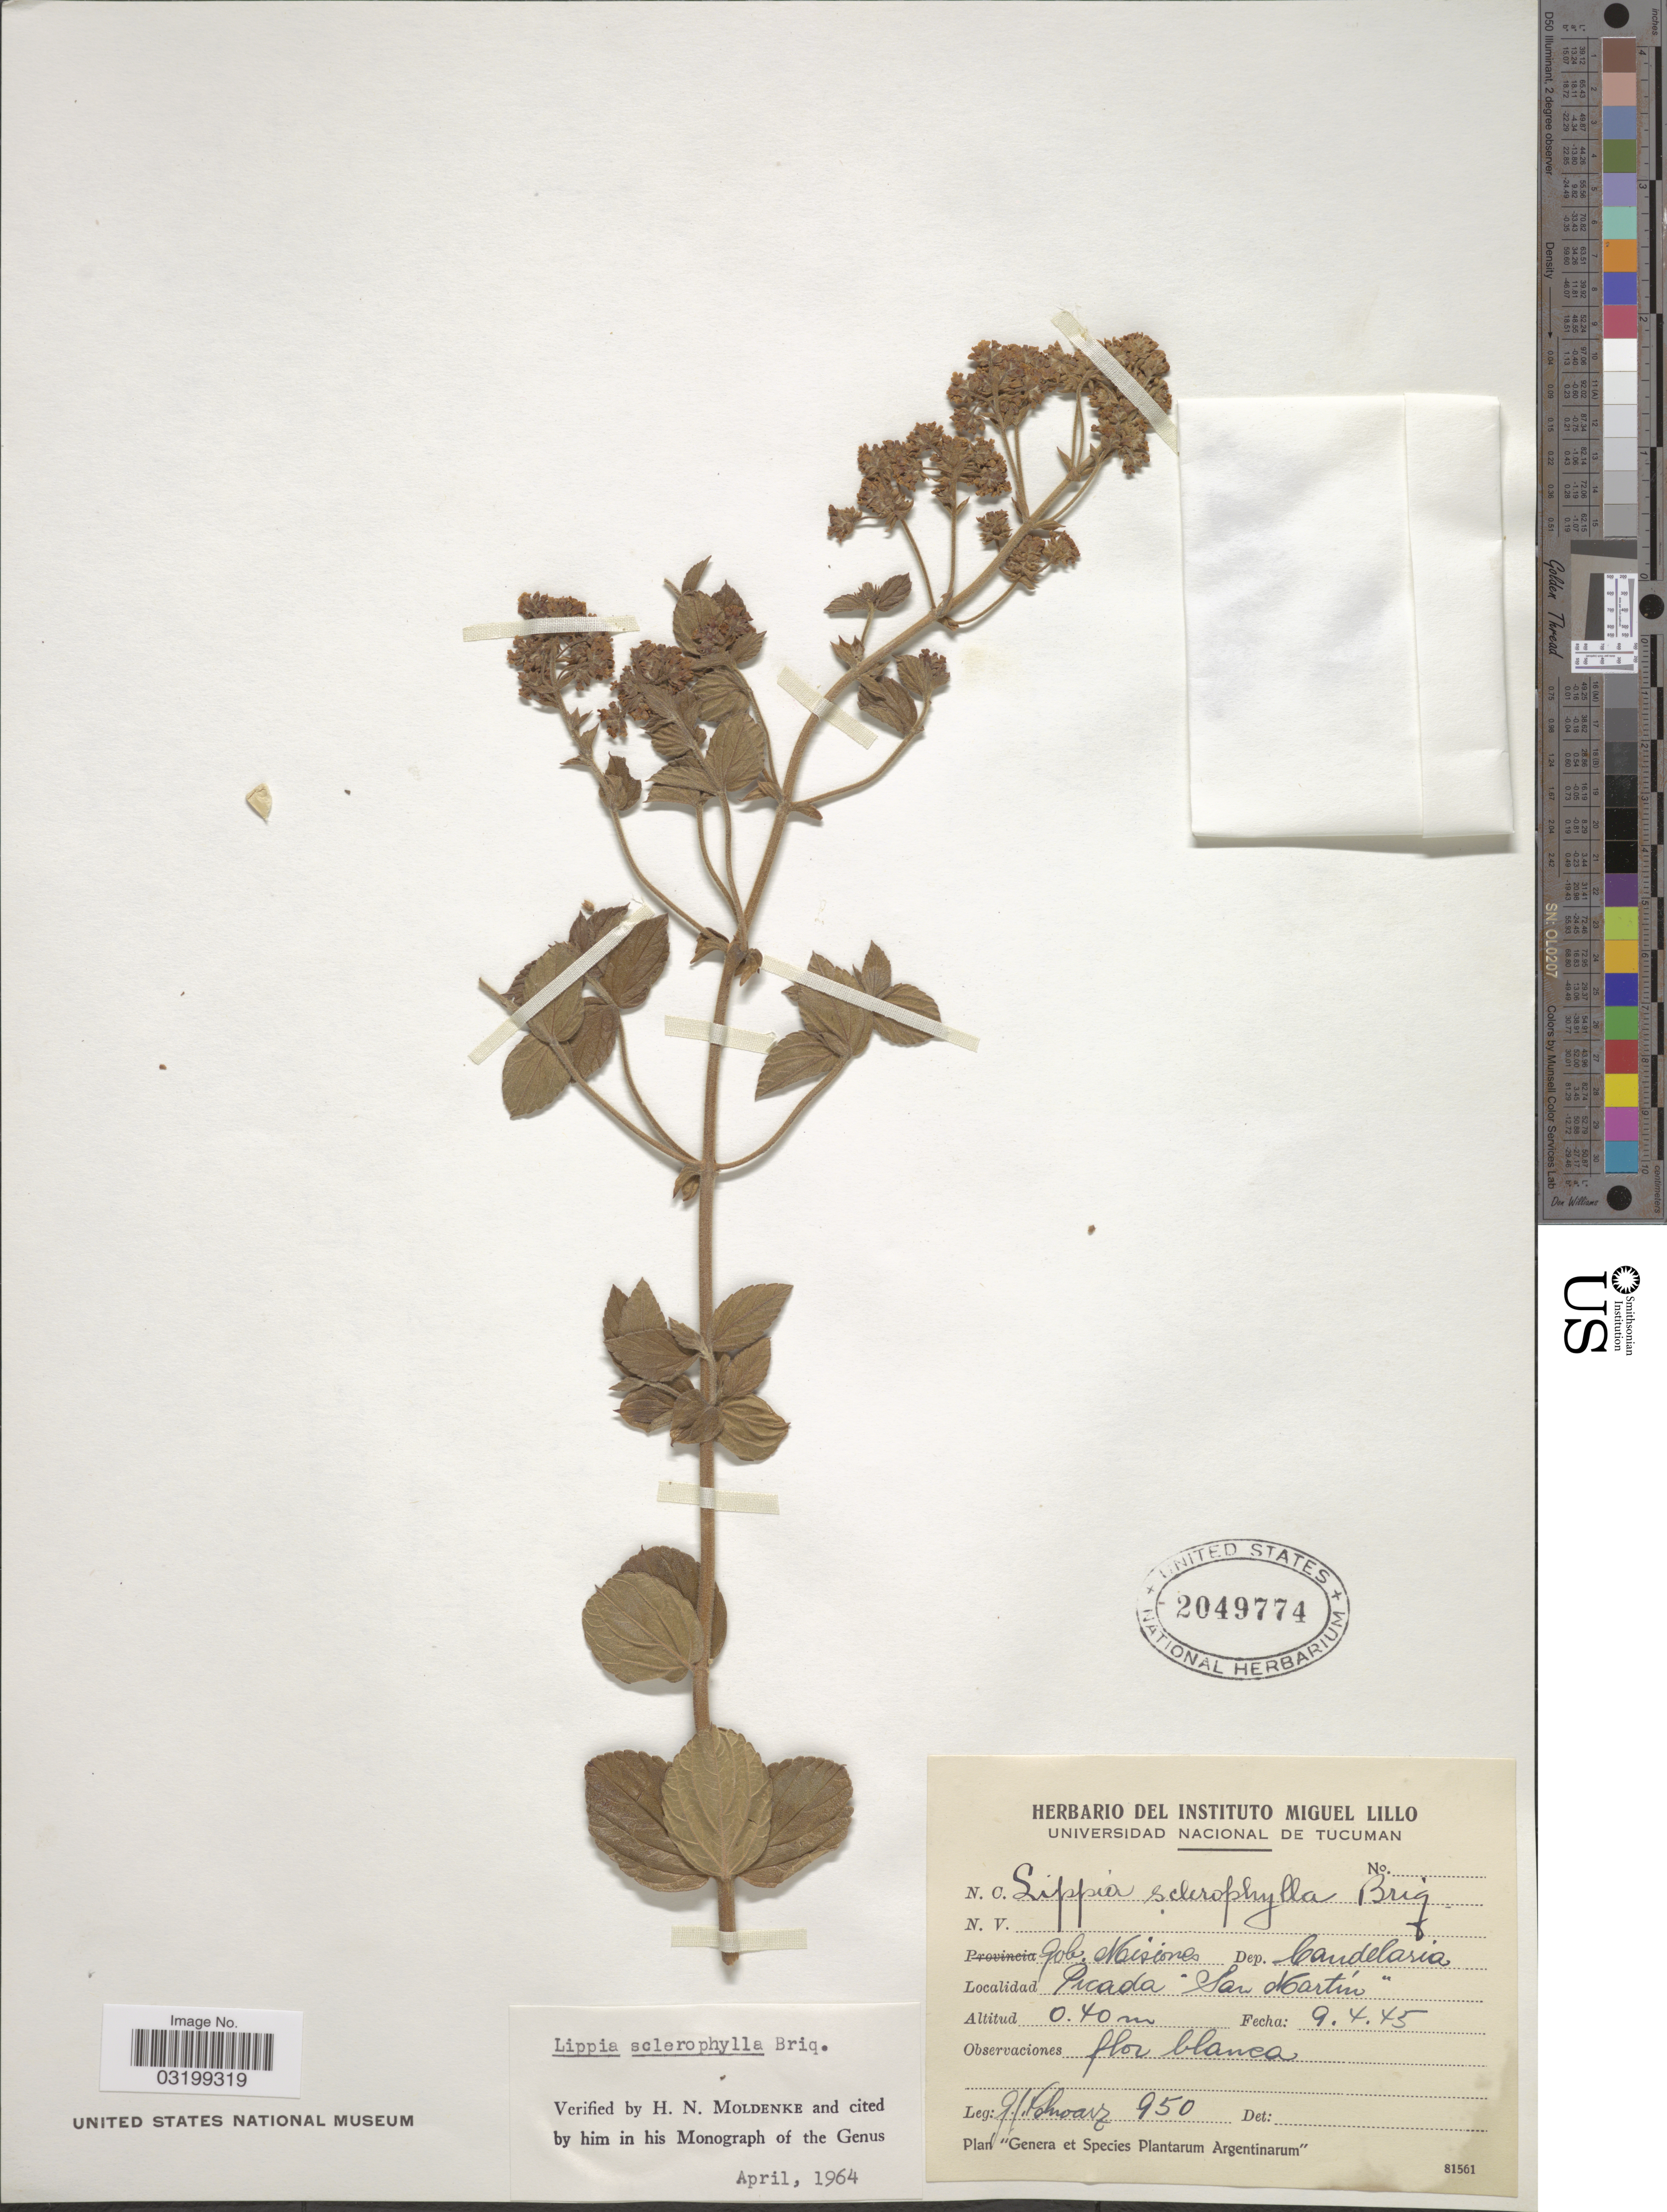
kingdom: Plantae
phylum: Tracheophyta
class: Magnoliopsida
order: Lamiales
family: Verbenaceae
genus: Lippia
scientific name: Lippia sclerophylla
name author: Briq.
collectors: G. J. Schwarz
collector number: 950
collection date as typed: Transcribed d/m/y: 9/4/45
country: Argentina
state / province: Misiones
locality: Gob. Misiones. Dep. Candelaria. Picada-San Martin.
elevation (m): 0.4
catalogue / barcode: US 2049774